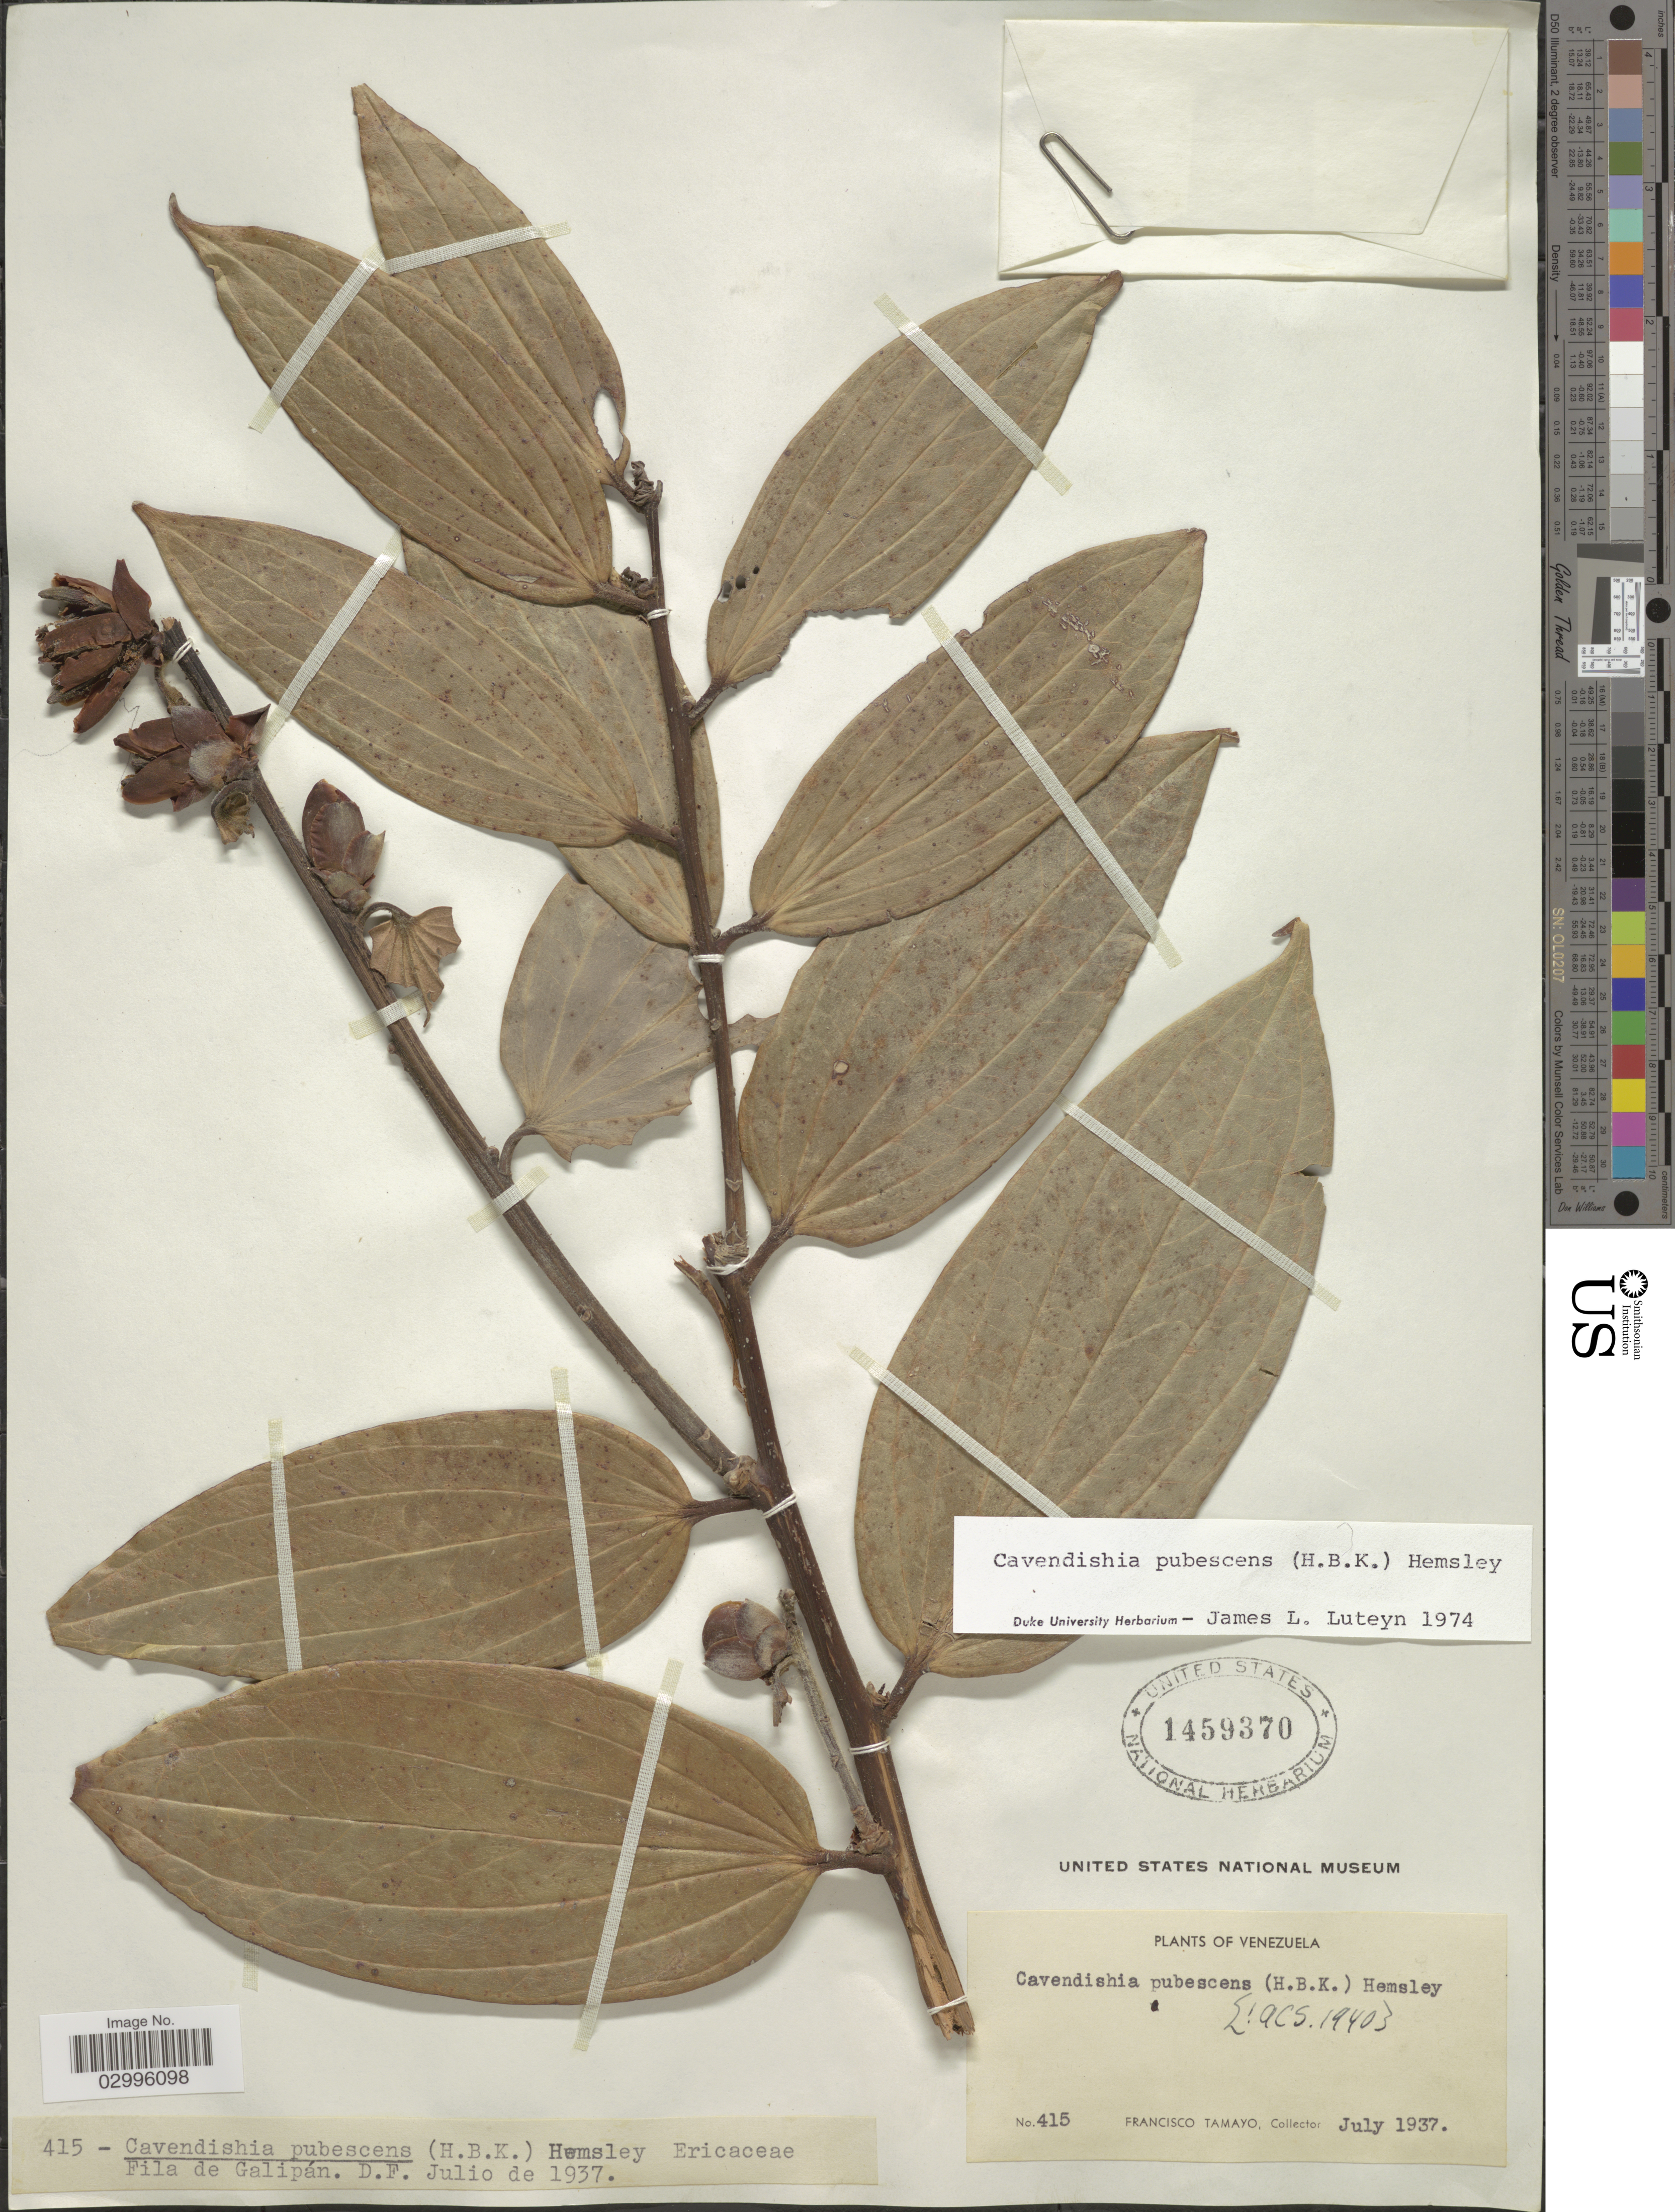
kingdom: Plantae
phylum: Tracheophyta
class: Magnoliopsida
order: Ericales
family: Ericaceae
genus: Cavendishia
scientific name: Cavendishia pubescens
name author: (Kunth) Hemsl.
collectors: F. Tamayo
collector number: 415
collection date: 1937-07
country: Venezuela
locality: Fila de Galipán. D.F.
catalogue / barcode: US 1459370